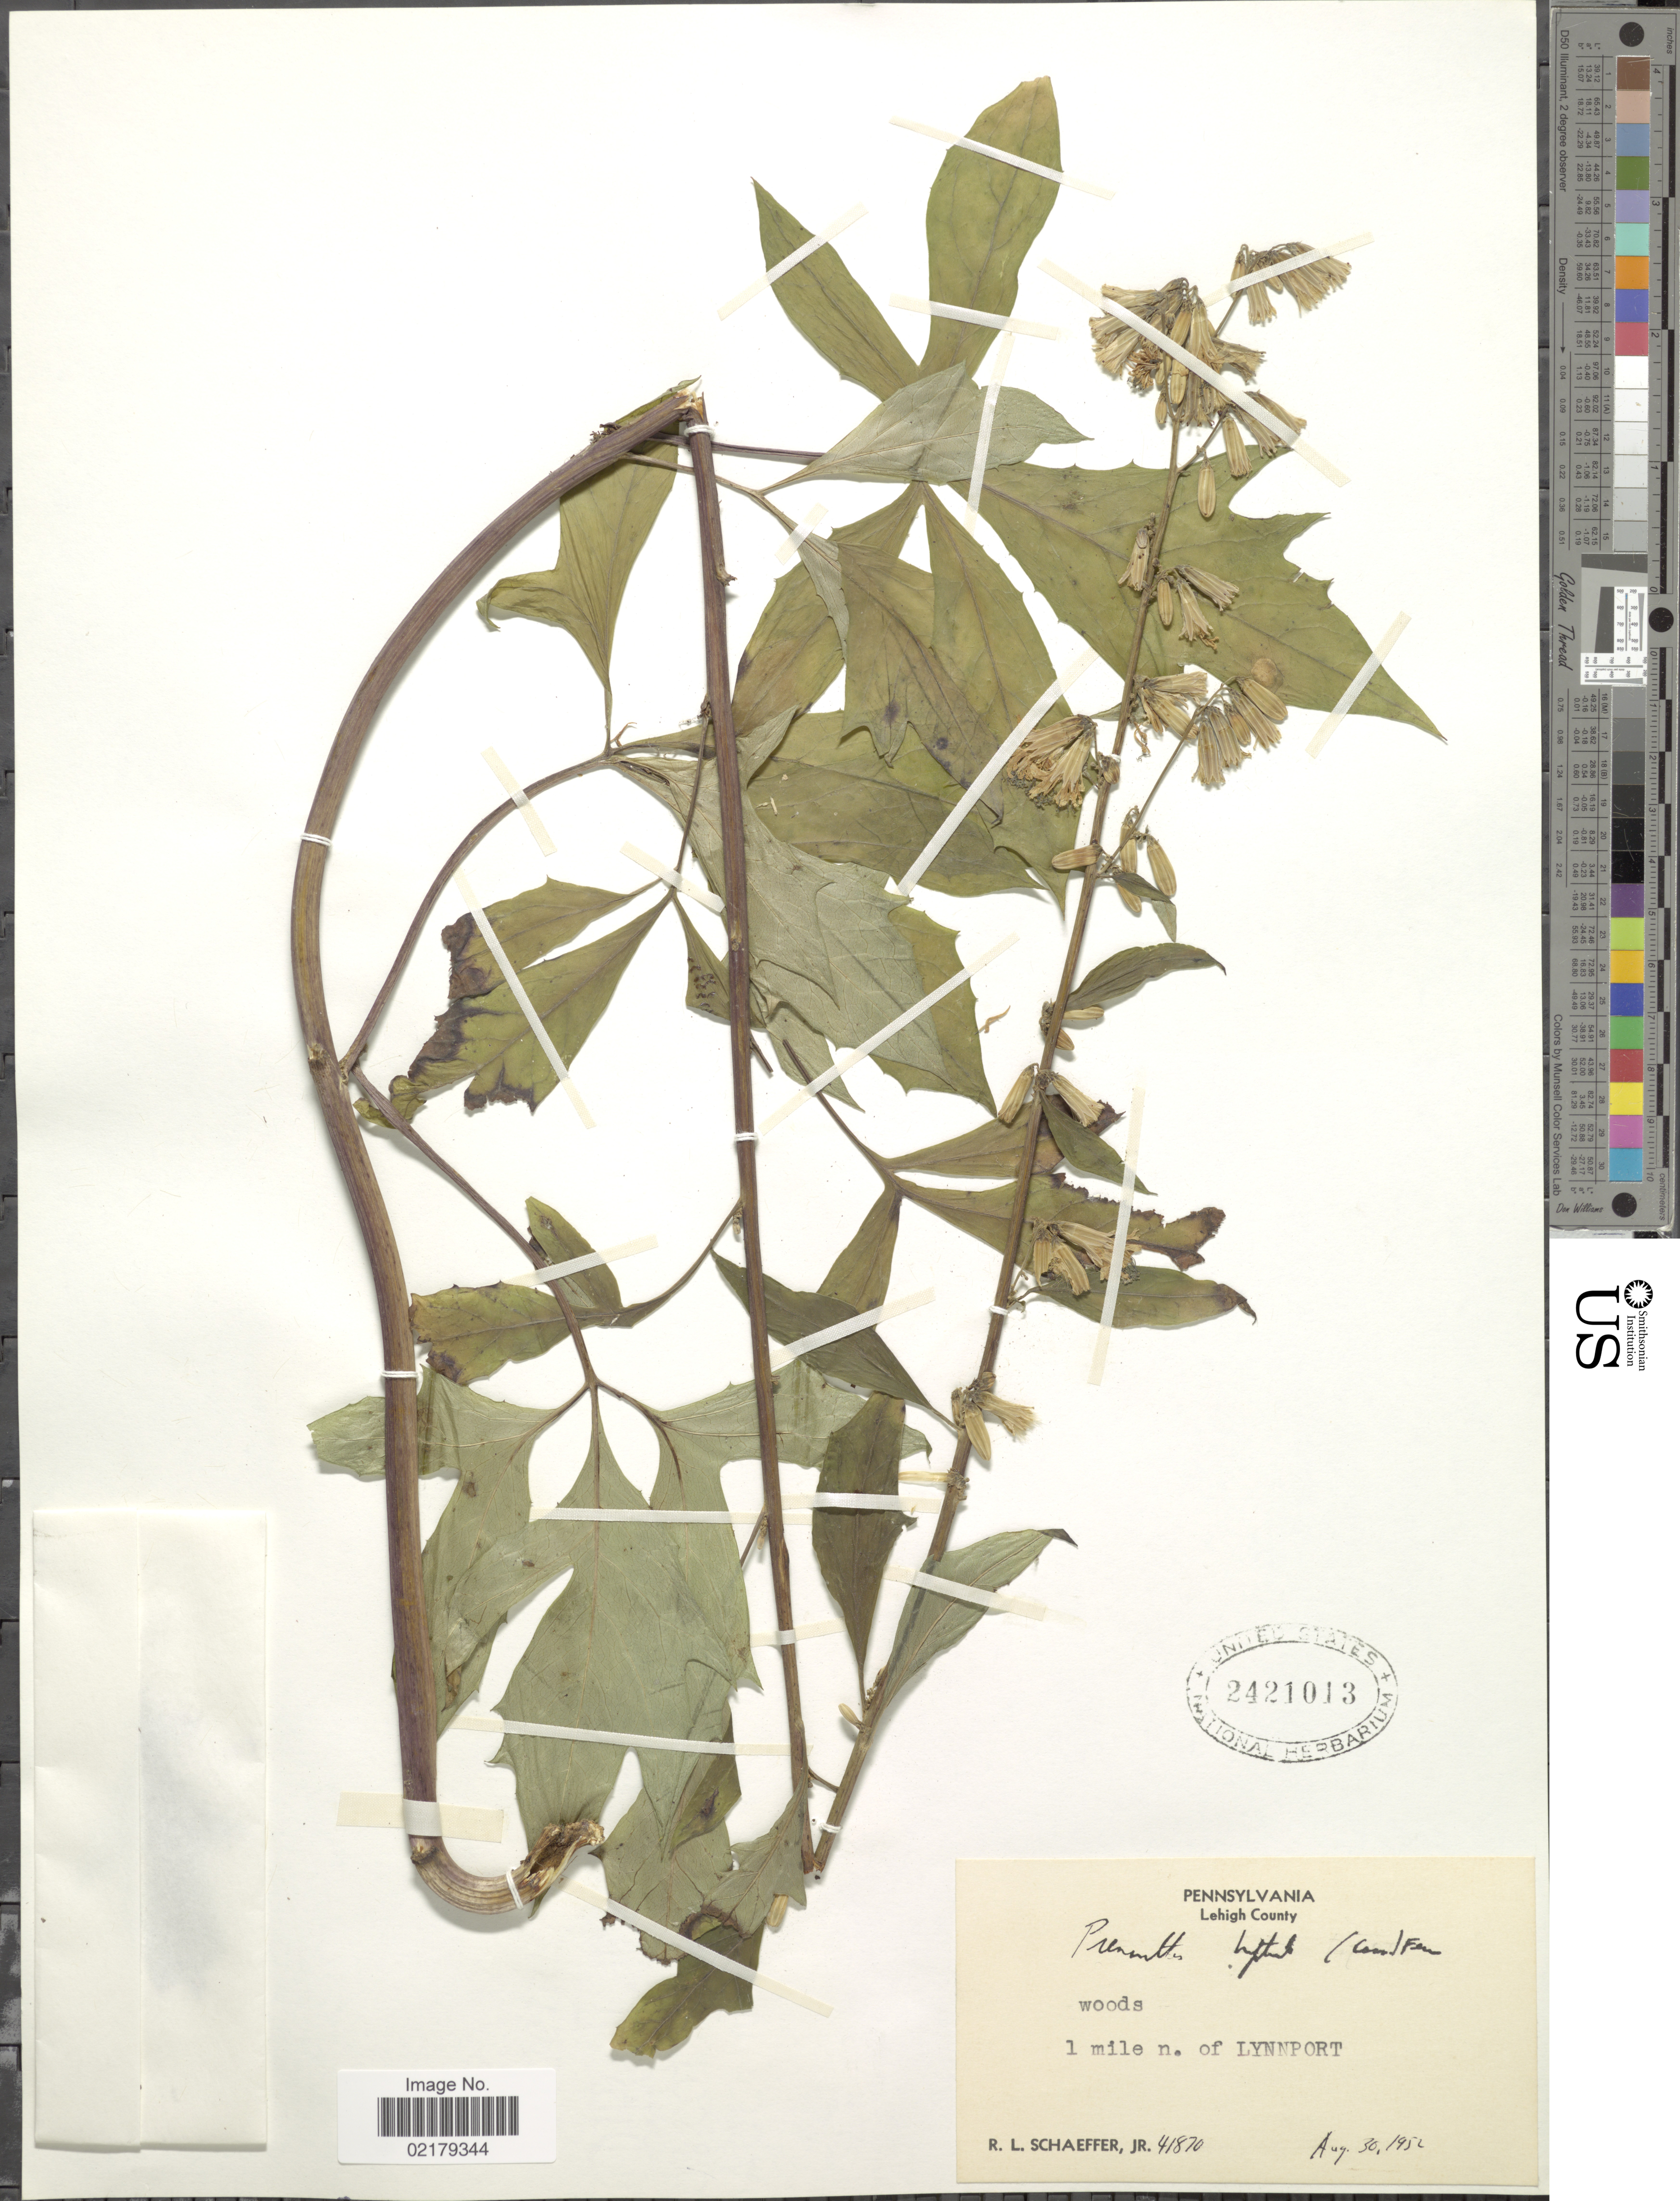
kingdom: Plantae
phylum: Tracheophyta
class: Magnoliopsida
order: Asterales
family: Asteraceae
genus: Nabalus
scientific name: Nabalus trifoliolatus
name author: Cass.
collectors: R. L. Schaeffer Jr.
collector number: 41870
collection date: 1952-08-30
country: United States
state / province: Pennsylvania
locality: Lehigh County, woods, 1 mile n. of Lynnport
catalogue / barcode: US 2421013